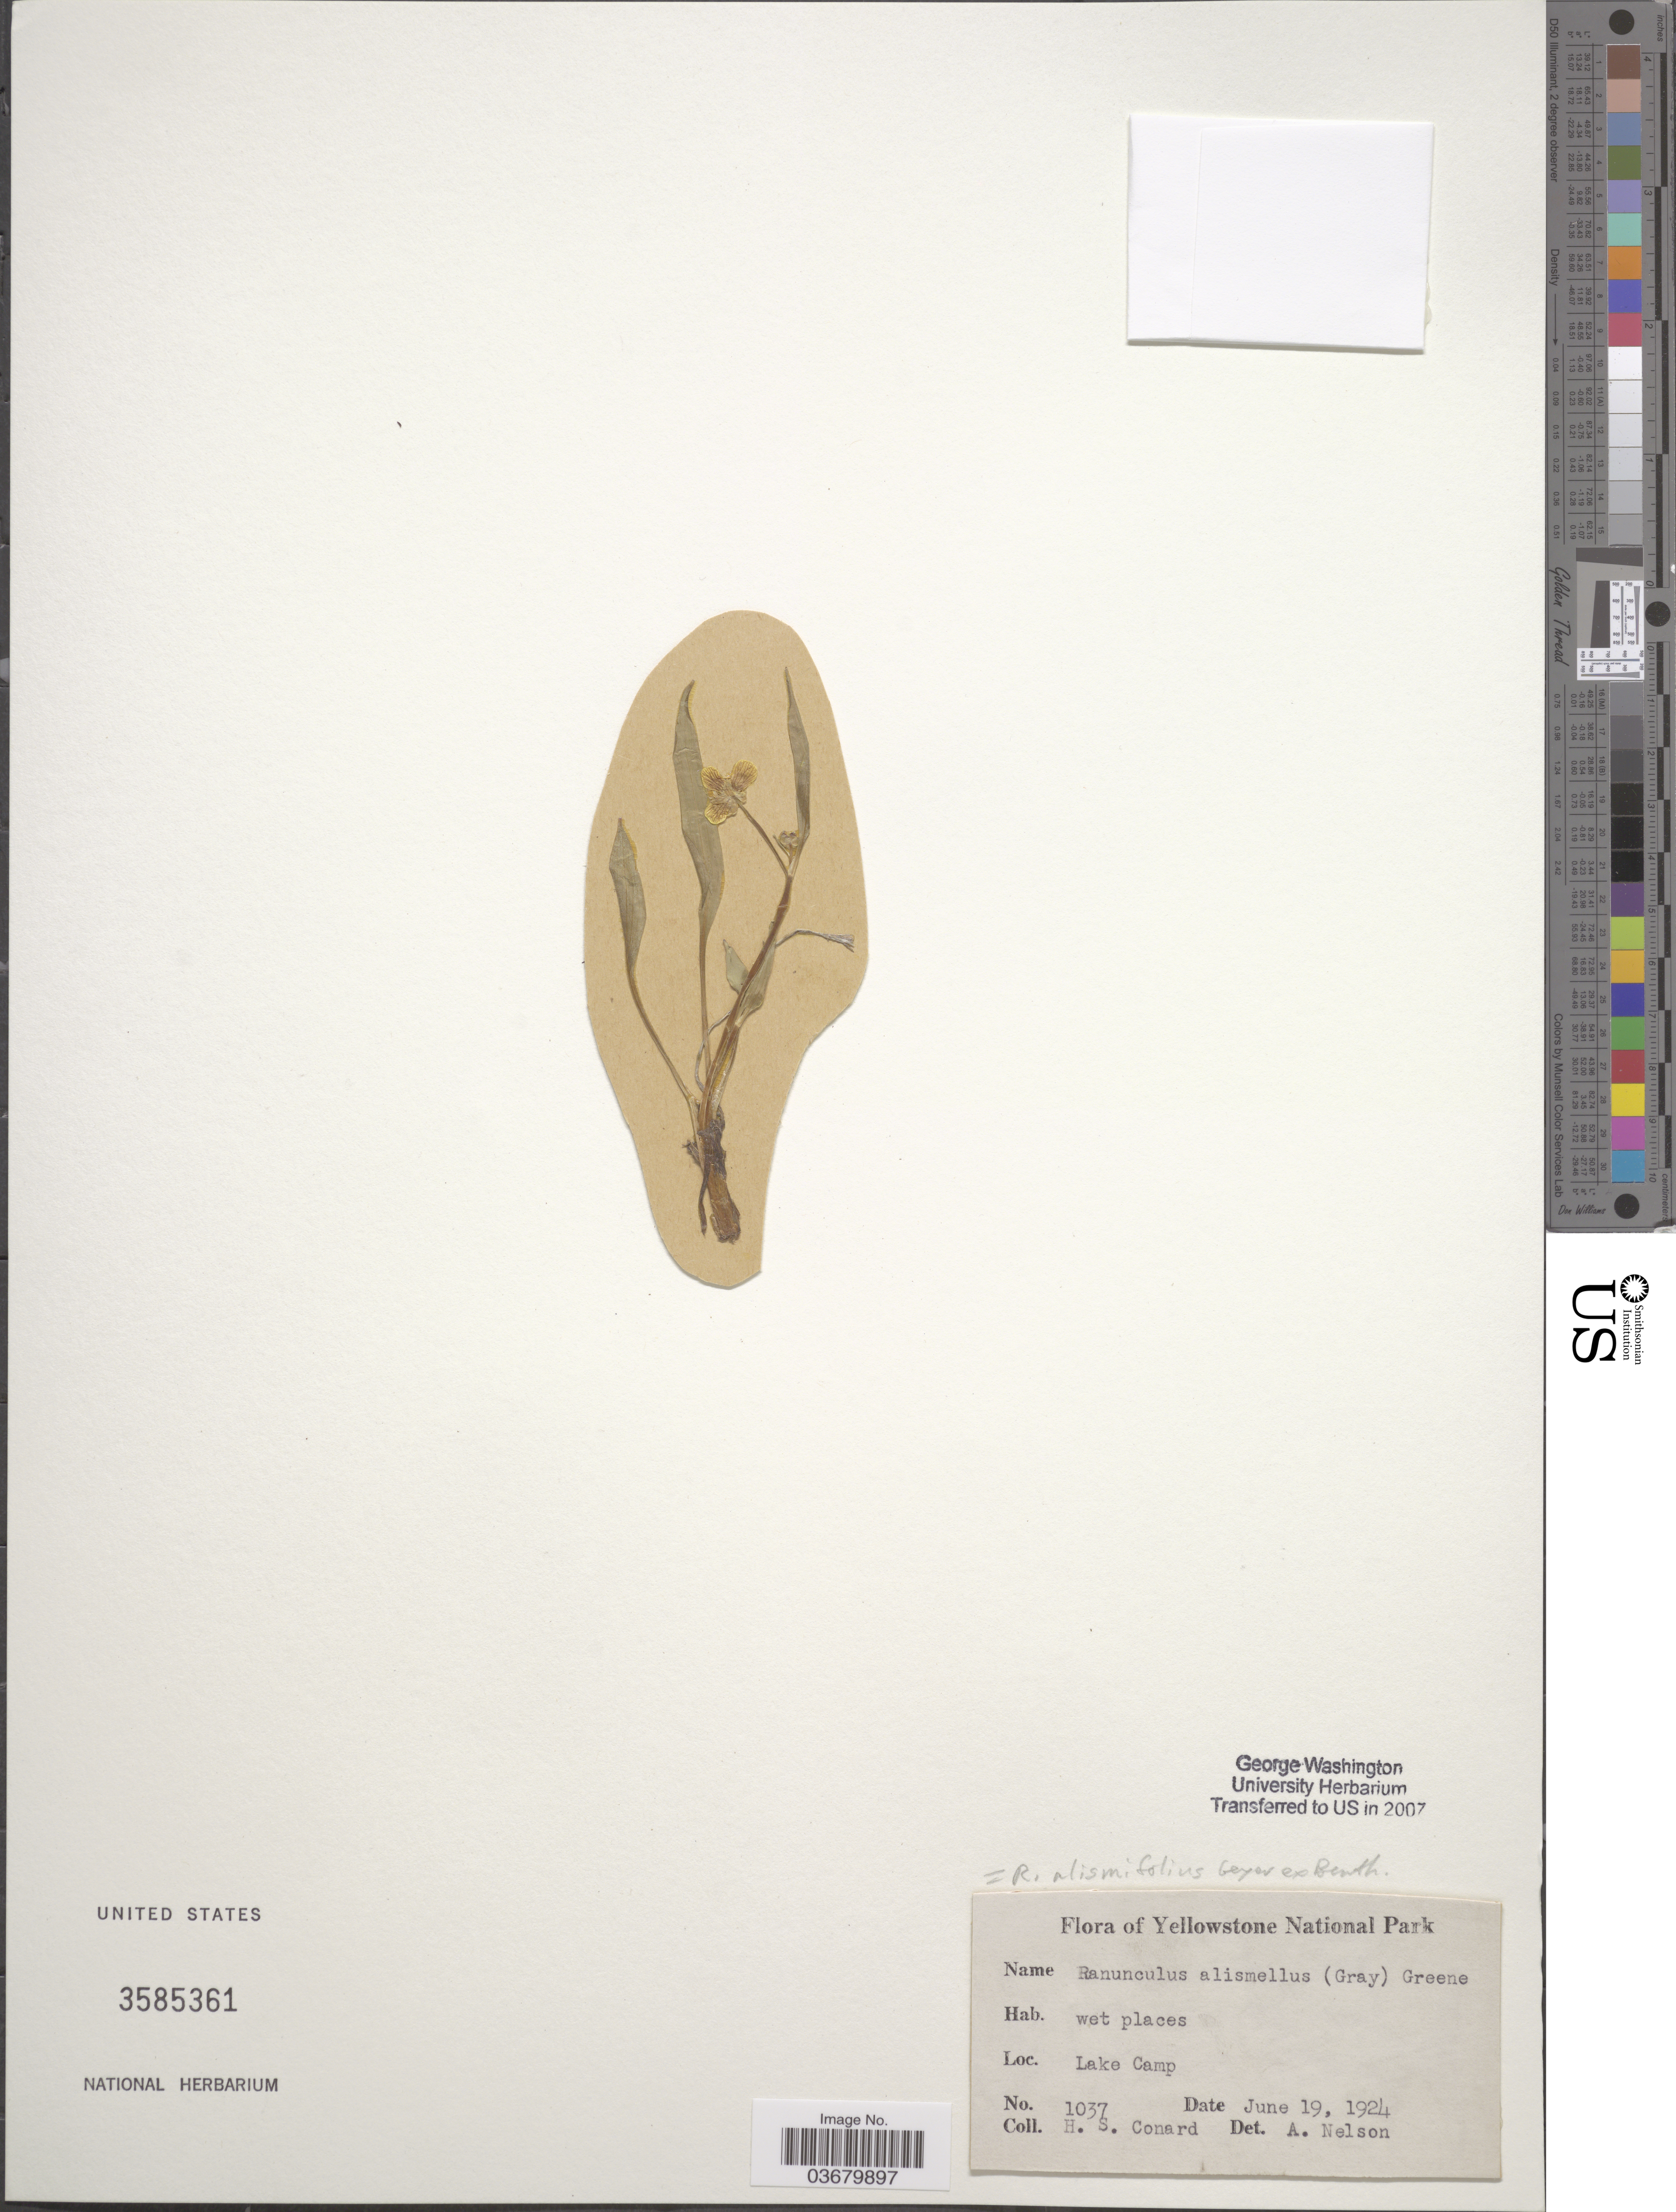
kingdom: Plantae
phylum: Tracheophyta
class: Magnoliopsida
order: Ranunculales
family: Ranunculaceae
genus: Ranunculus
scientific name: Ranunculus alismifolius var. montanus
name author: S. Watson in C. King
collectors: H. S. Conard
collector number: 1037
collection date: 1924-06-19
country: United States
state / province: Wyoming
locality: Yellowstone National Park. Lake Camp.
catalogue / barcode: US 3585361